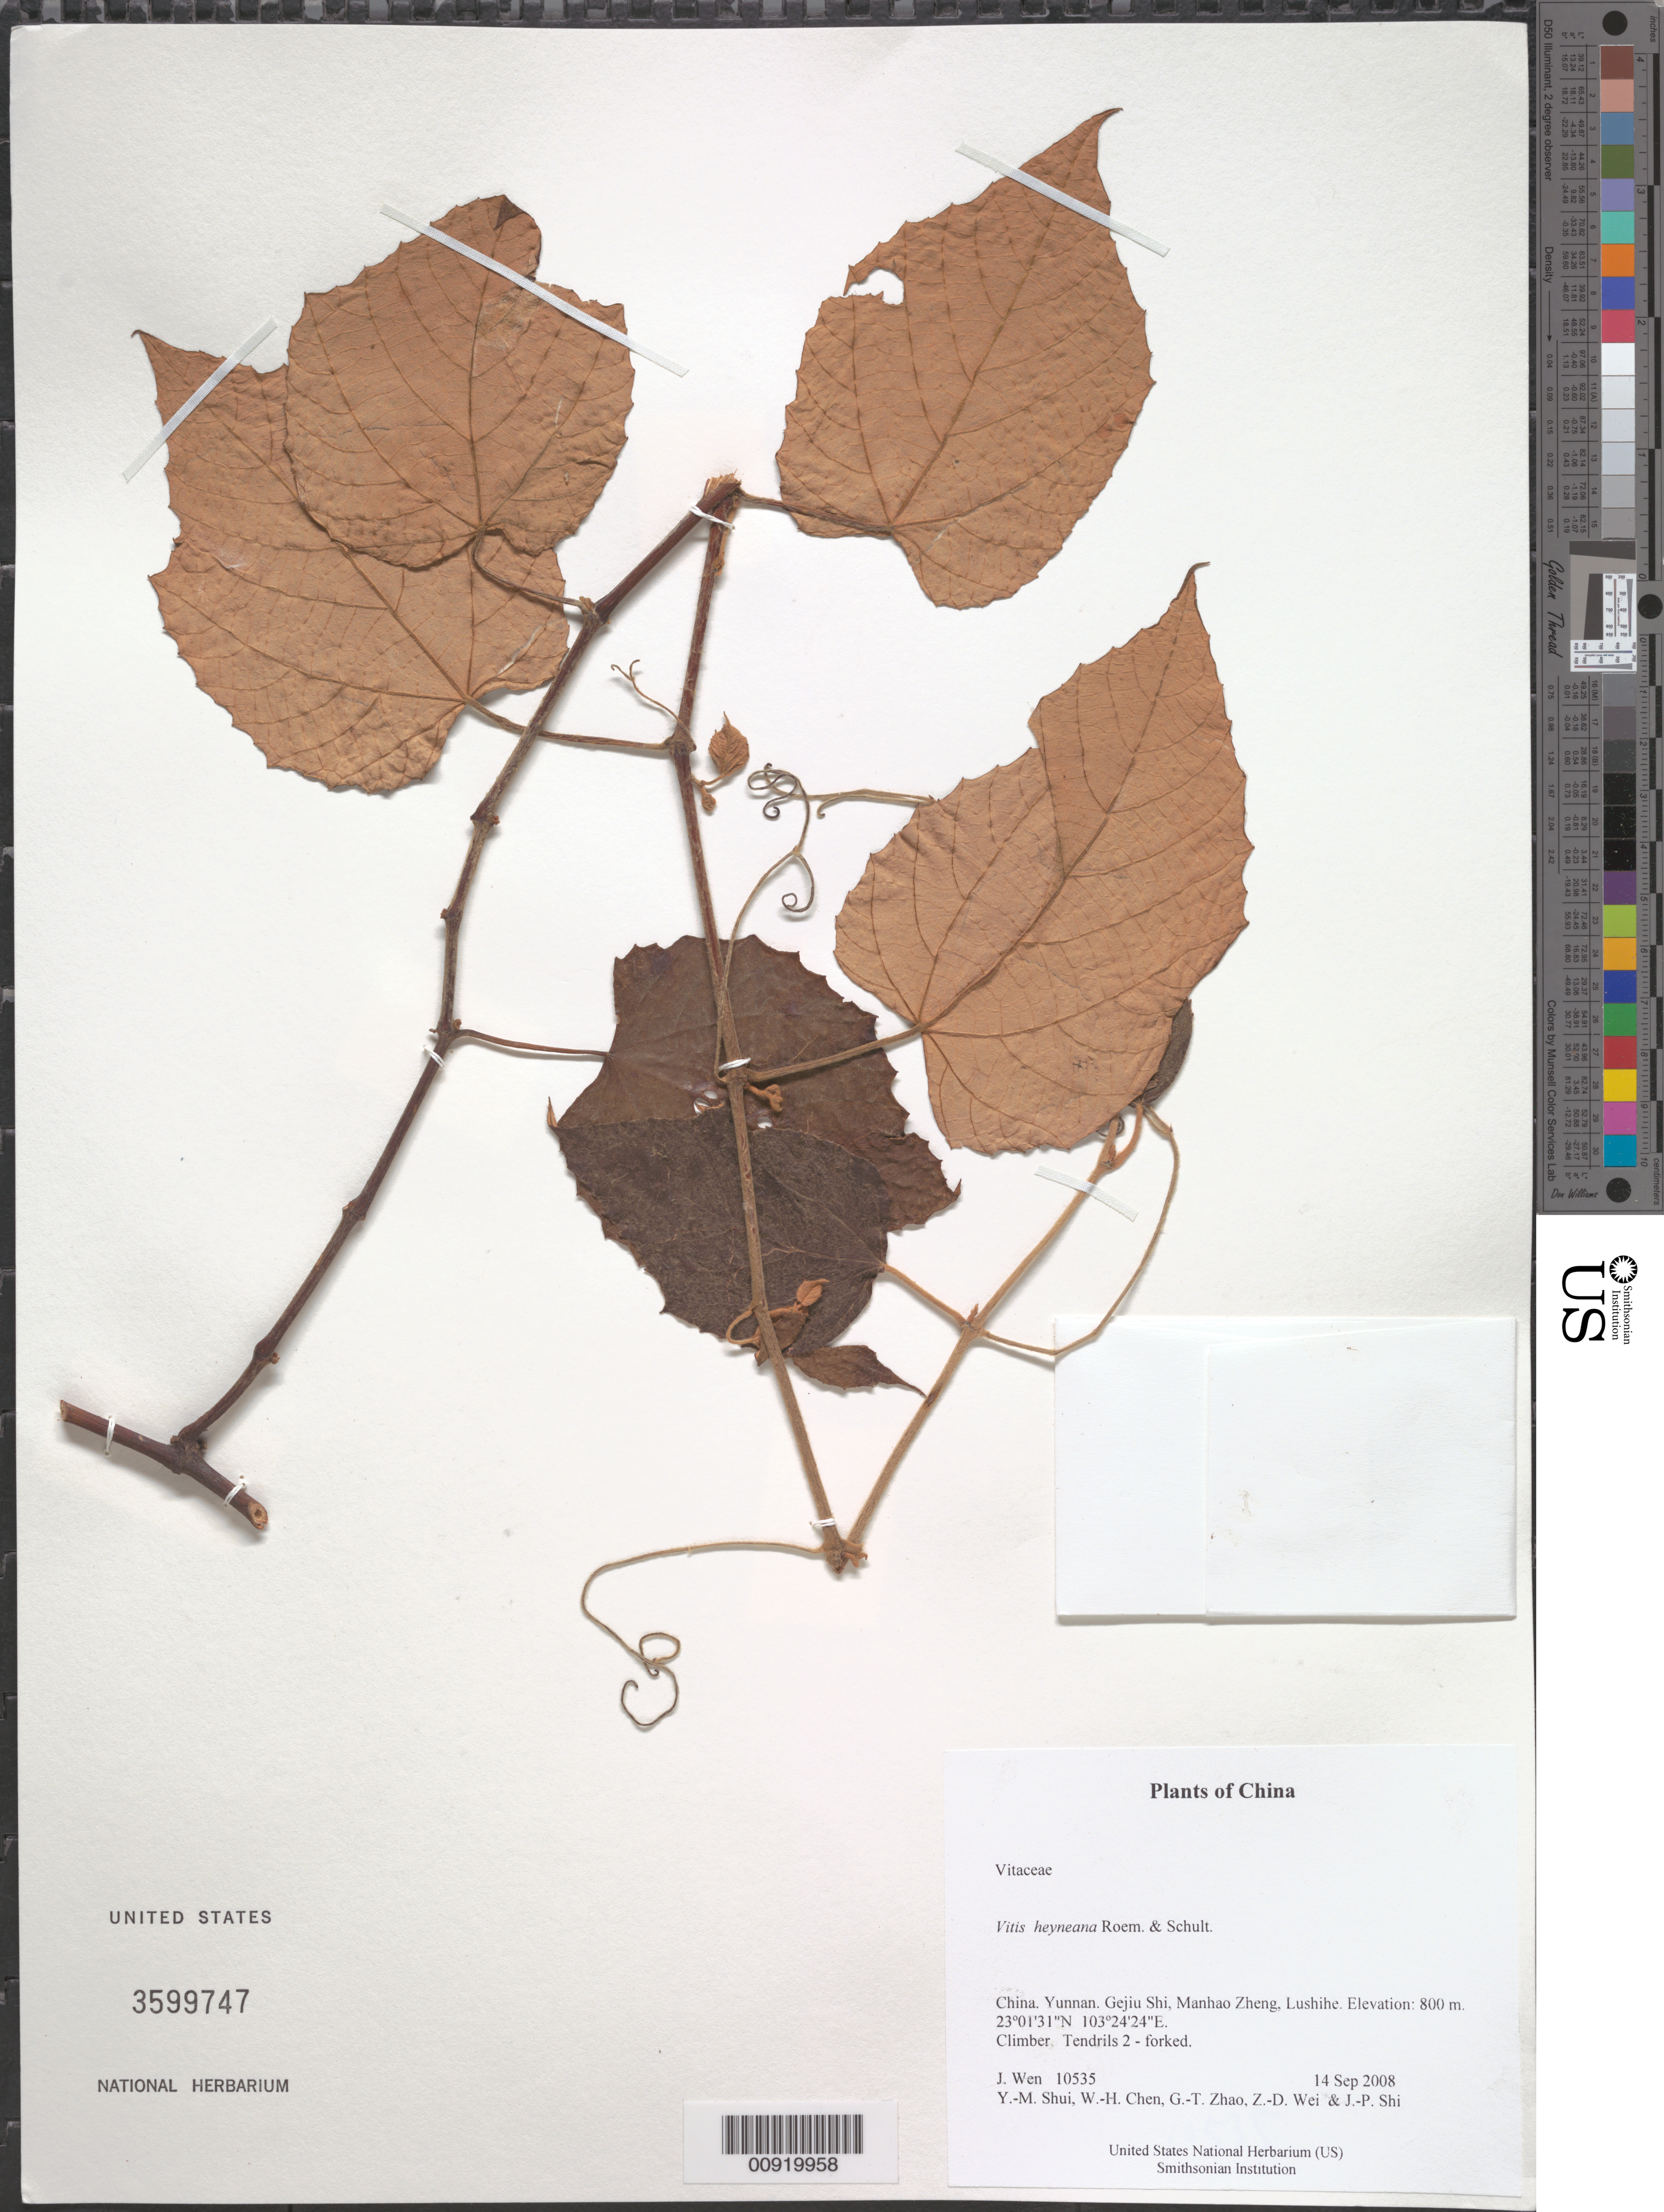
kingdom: Plantae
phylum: Tracheophyta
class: Magnoliopsida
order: Vitales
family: Vitaceae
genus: Vitis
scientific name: Vitis heyneana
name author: A. Roem. & Schult.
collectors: J. Wen, Y. Shui, W. Chen, G. Zhao, Z. Wei & J. Shi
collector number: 10535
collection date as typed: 14 Sep 2008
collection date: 2008-09-14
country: China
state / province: Yunnan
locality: Gejiu Shi, Manhao Zheng, Lushihe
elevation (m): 800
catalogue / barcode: US 3599747